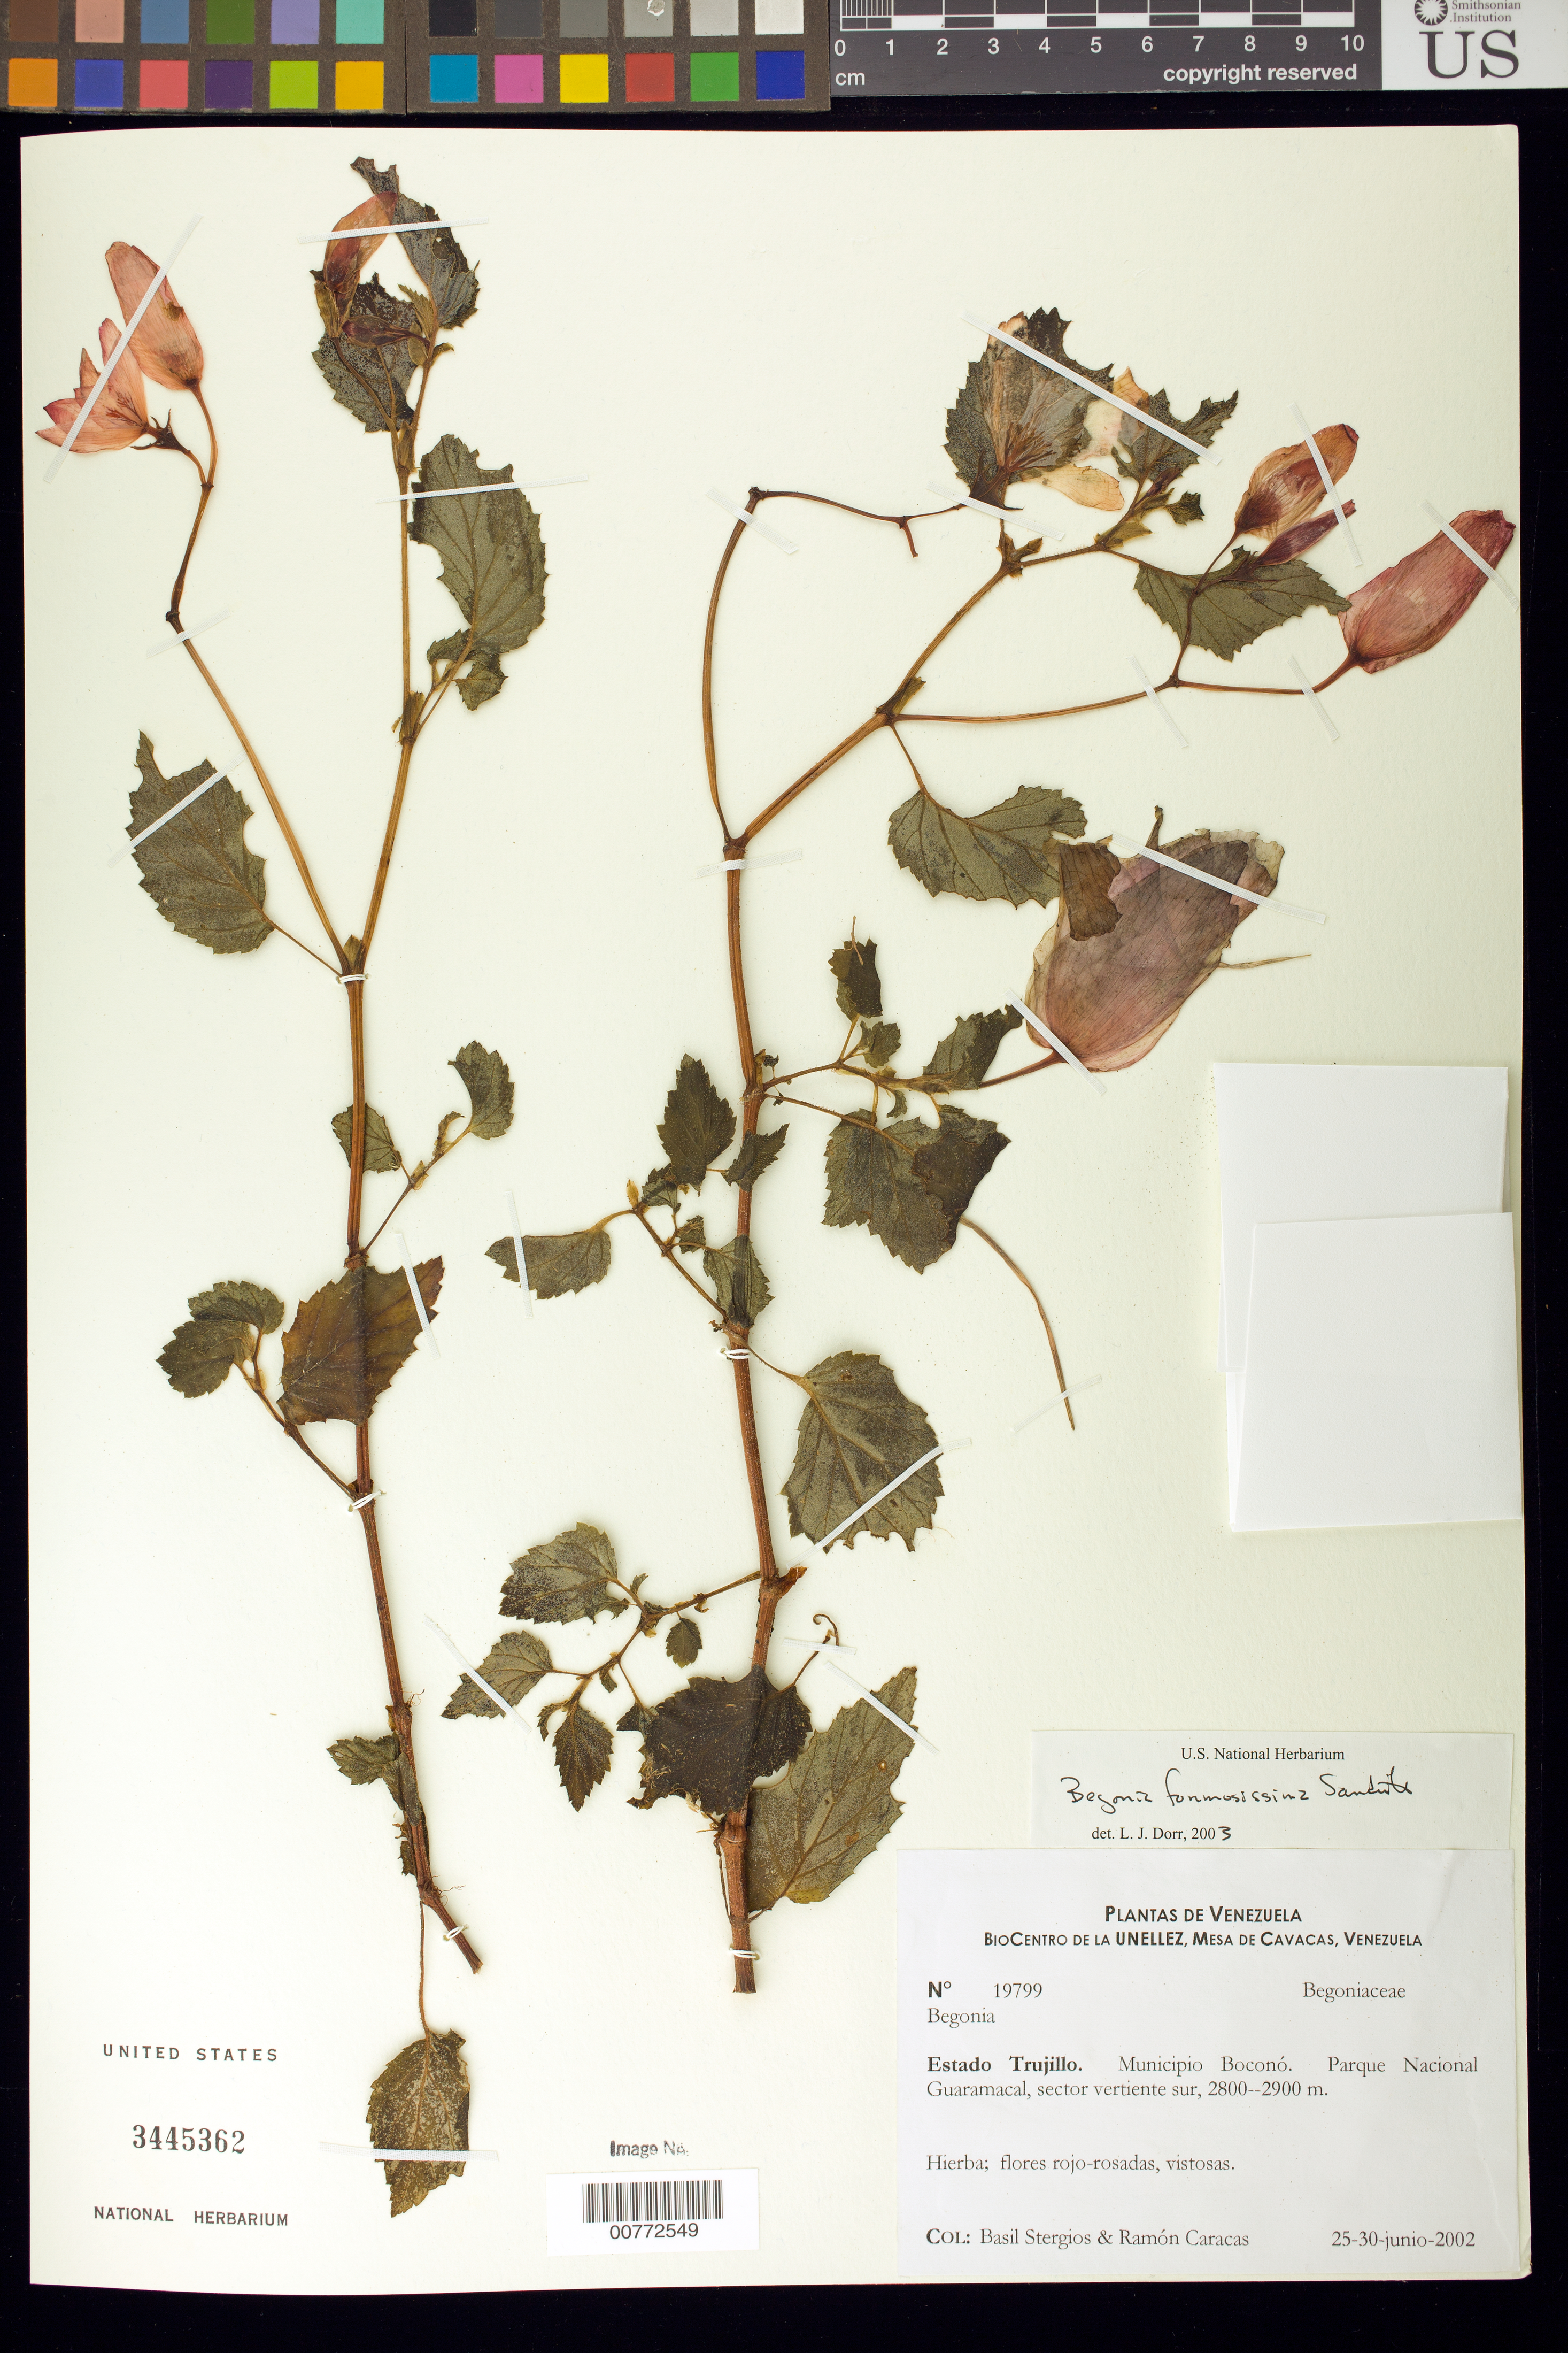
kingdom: Plantae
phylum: Tracheophyta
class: Magnoliopsida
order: Cucurbitales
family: Begoniaceae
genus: Begonia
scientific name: Begonia formosissima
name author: Sandwith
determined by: Dorr, L. J., (BOT), Smithsonian Institution - National Museum of Natural History (UNITED STATES)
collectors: B. G. Stergios & R. Caracas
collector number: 19799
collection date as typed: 25 Jun 2002 to 30 Jun 2002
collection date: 2002-06-25/2002-06-30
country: Venezuela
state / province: Trujillo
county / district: Boconó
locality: Parque Nacional Guaramacal, vertiente sur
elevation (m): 2800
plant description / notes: PORT, US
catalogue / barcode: US 3445362